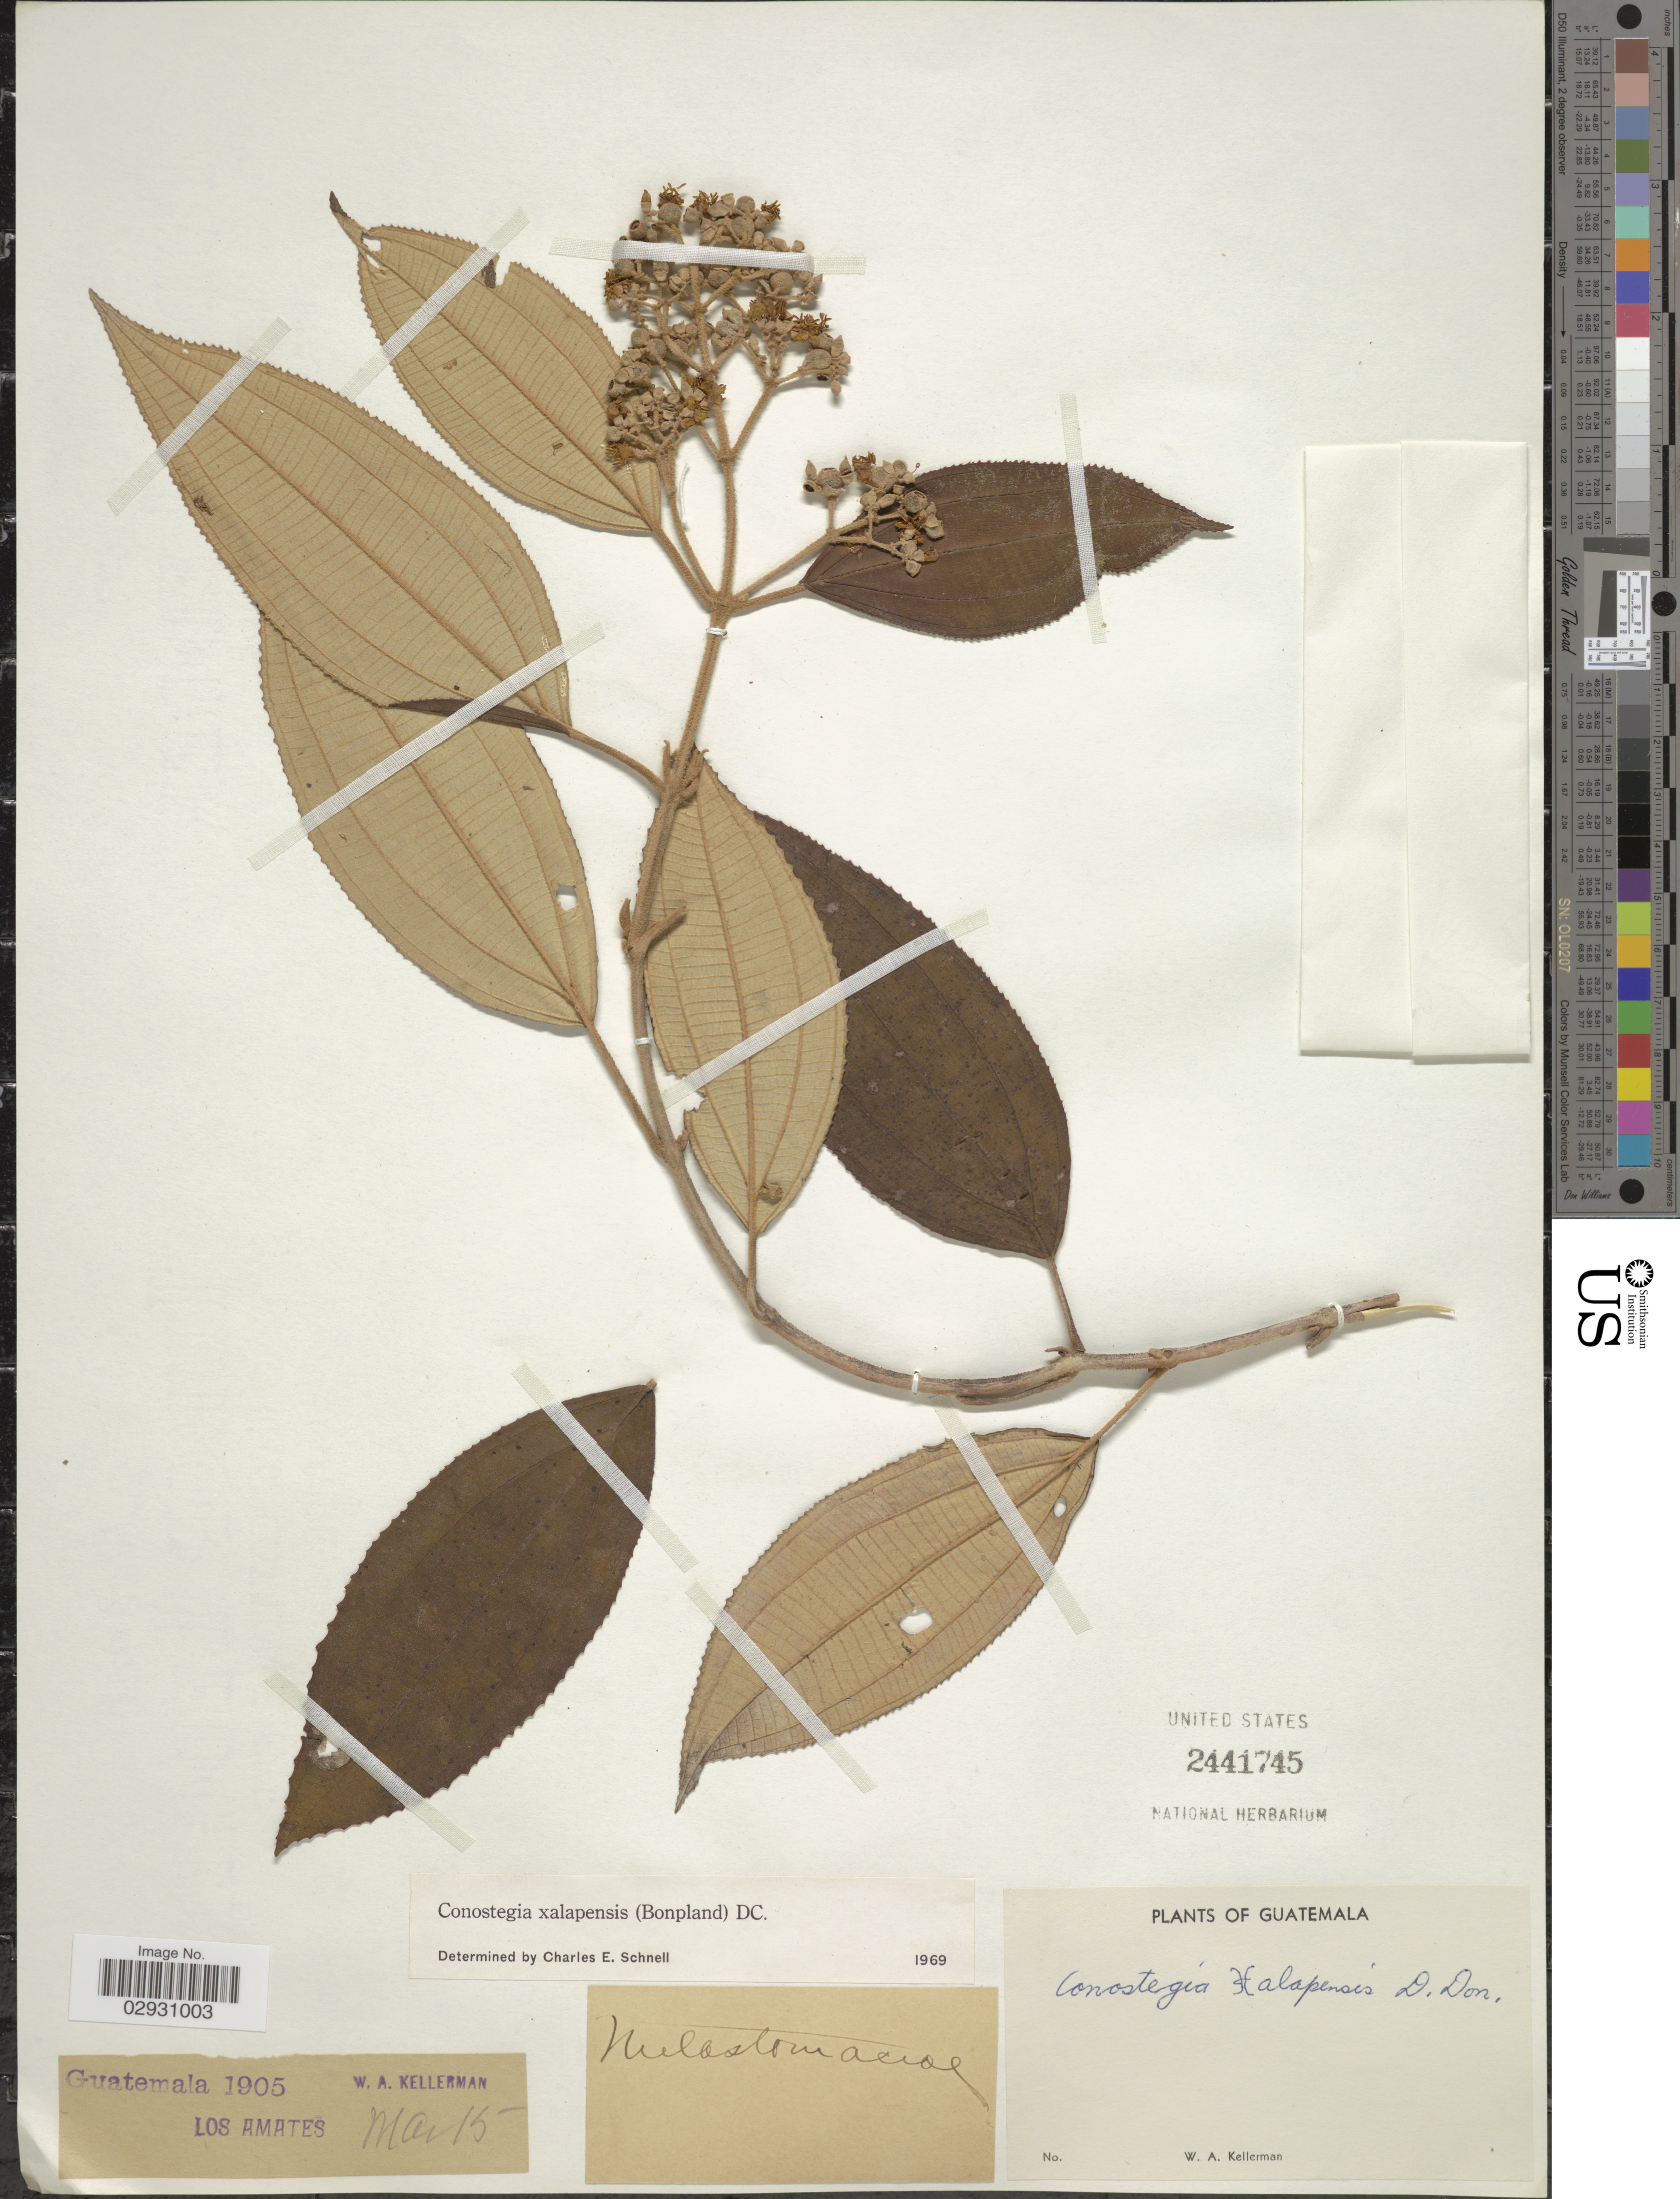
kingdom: Plantae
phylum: Tracheophyta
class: Magnoliopsida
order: Myrtales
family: Melastomataceae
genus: Conostegia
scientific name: Conostegia quadrangularis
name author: Schltdl. ex Steud.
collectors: W. Kellerman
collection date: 1905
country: Guatemala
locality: Los Amates.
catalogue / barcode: US 2441745